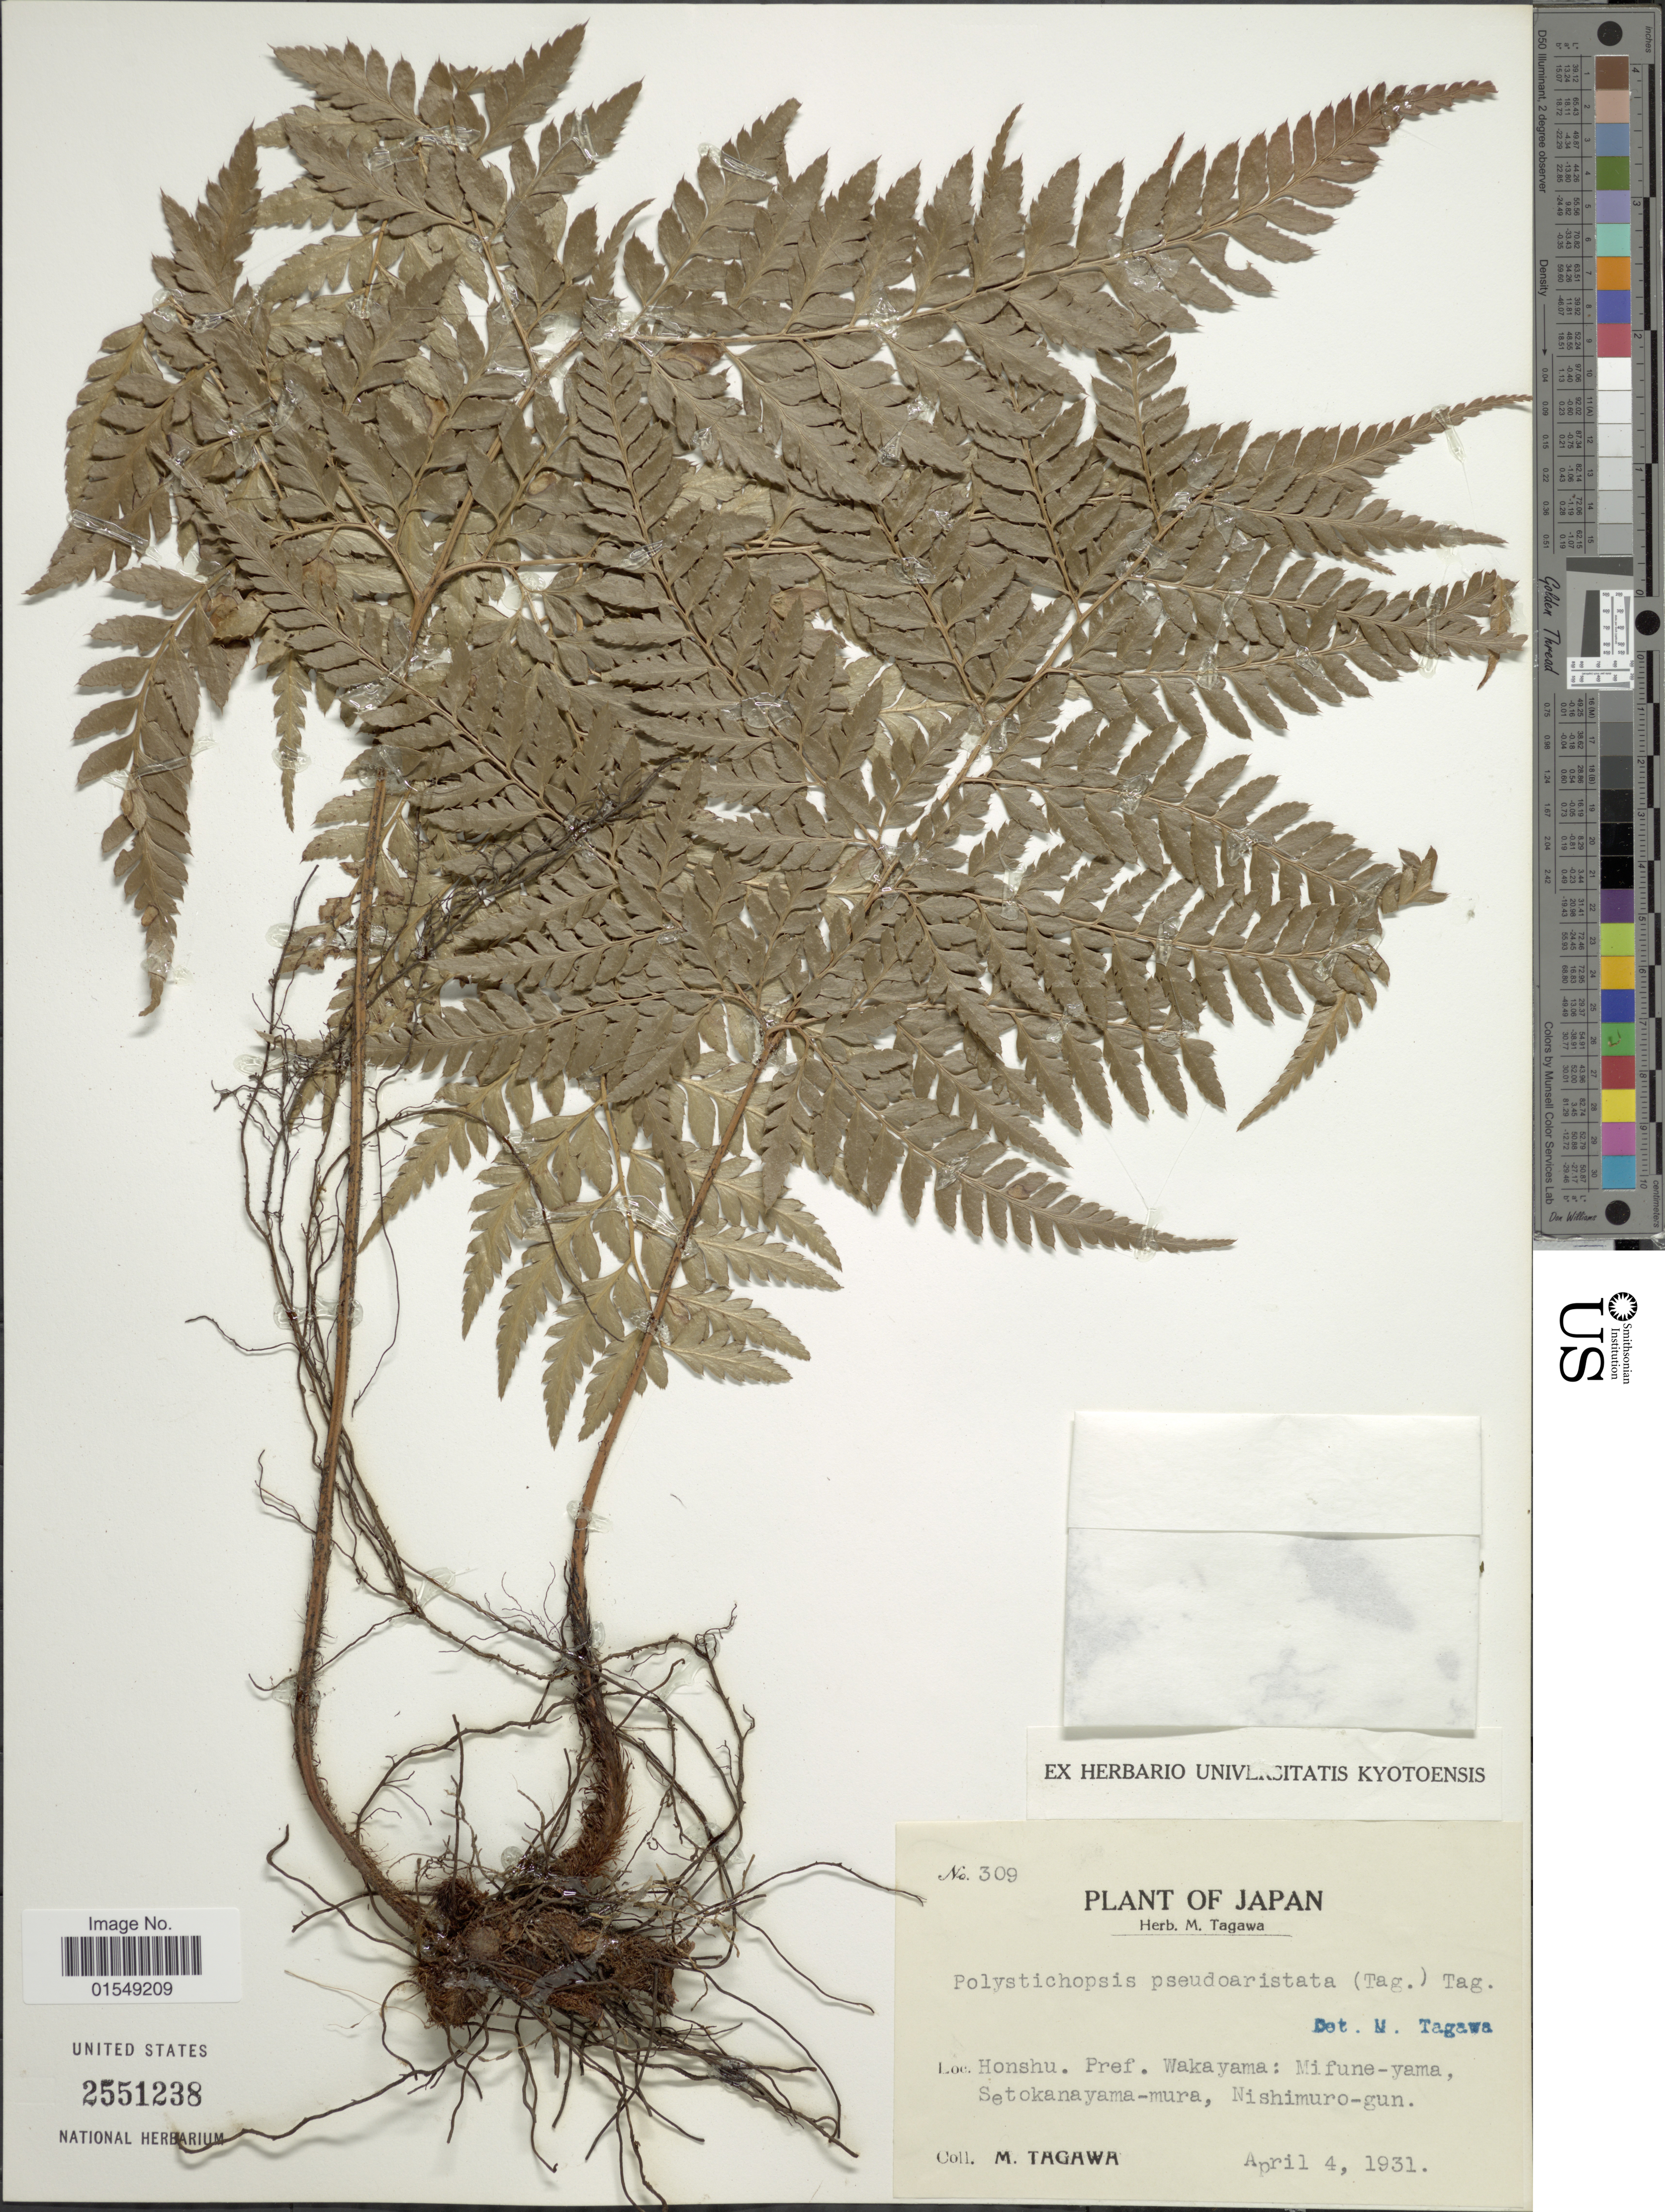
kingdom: Plantae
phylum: Tracheophyta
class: Polypodiopsida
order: Polypodiales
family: Dryopteridaceae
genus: Arachniodes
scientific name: Arachniodes pseudoaristata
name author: (Tagawa) Ohwi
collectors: M. Tagawa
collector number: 309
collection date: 1931-04-04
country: Japan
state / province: Wakayama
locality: Honshu. Pref. Wakayama: Mifune-yama, Setokanayama-mura, Nishimuro-gun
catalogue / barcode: US 2551238